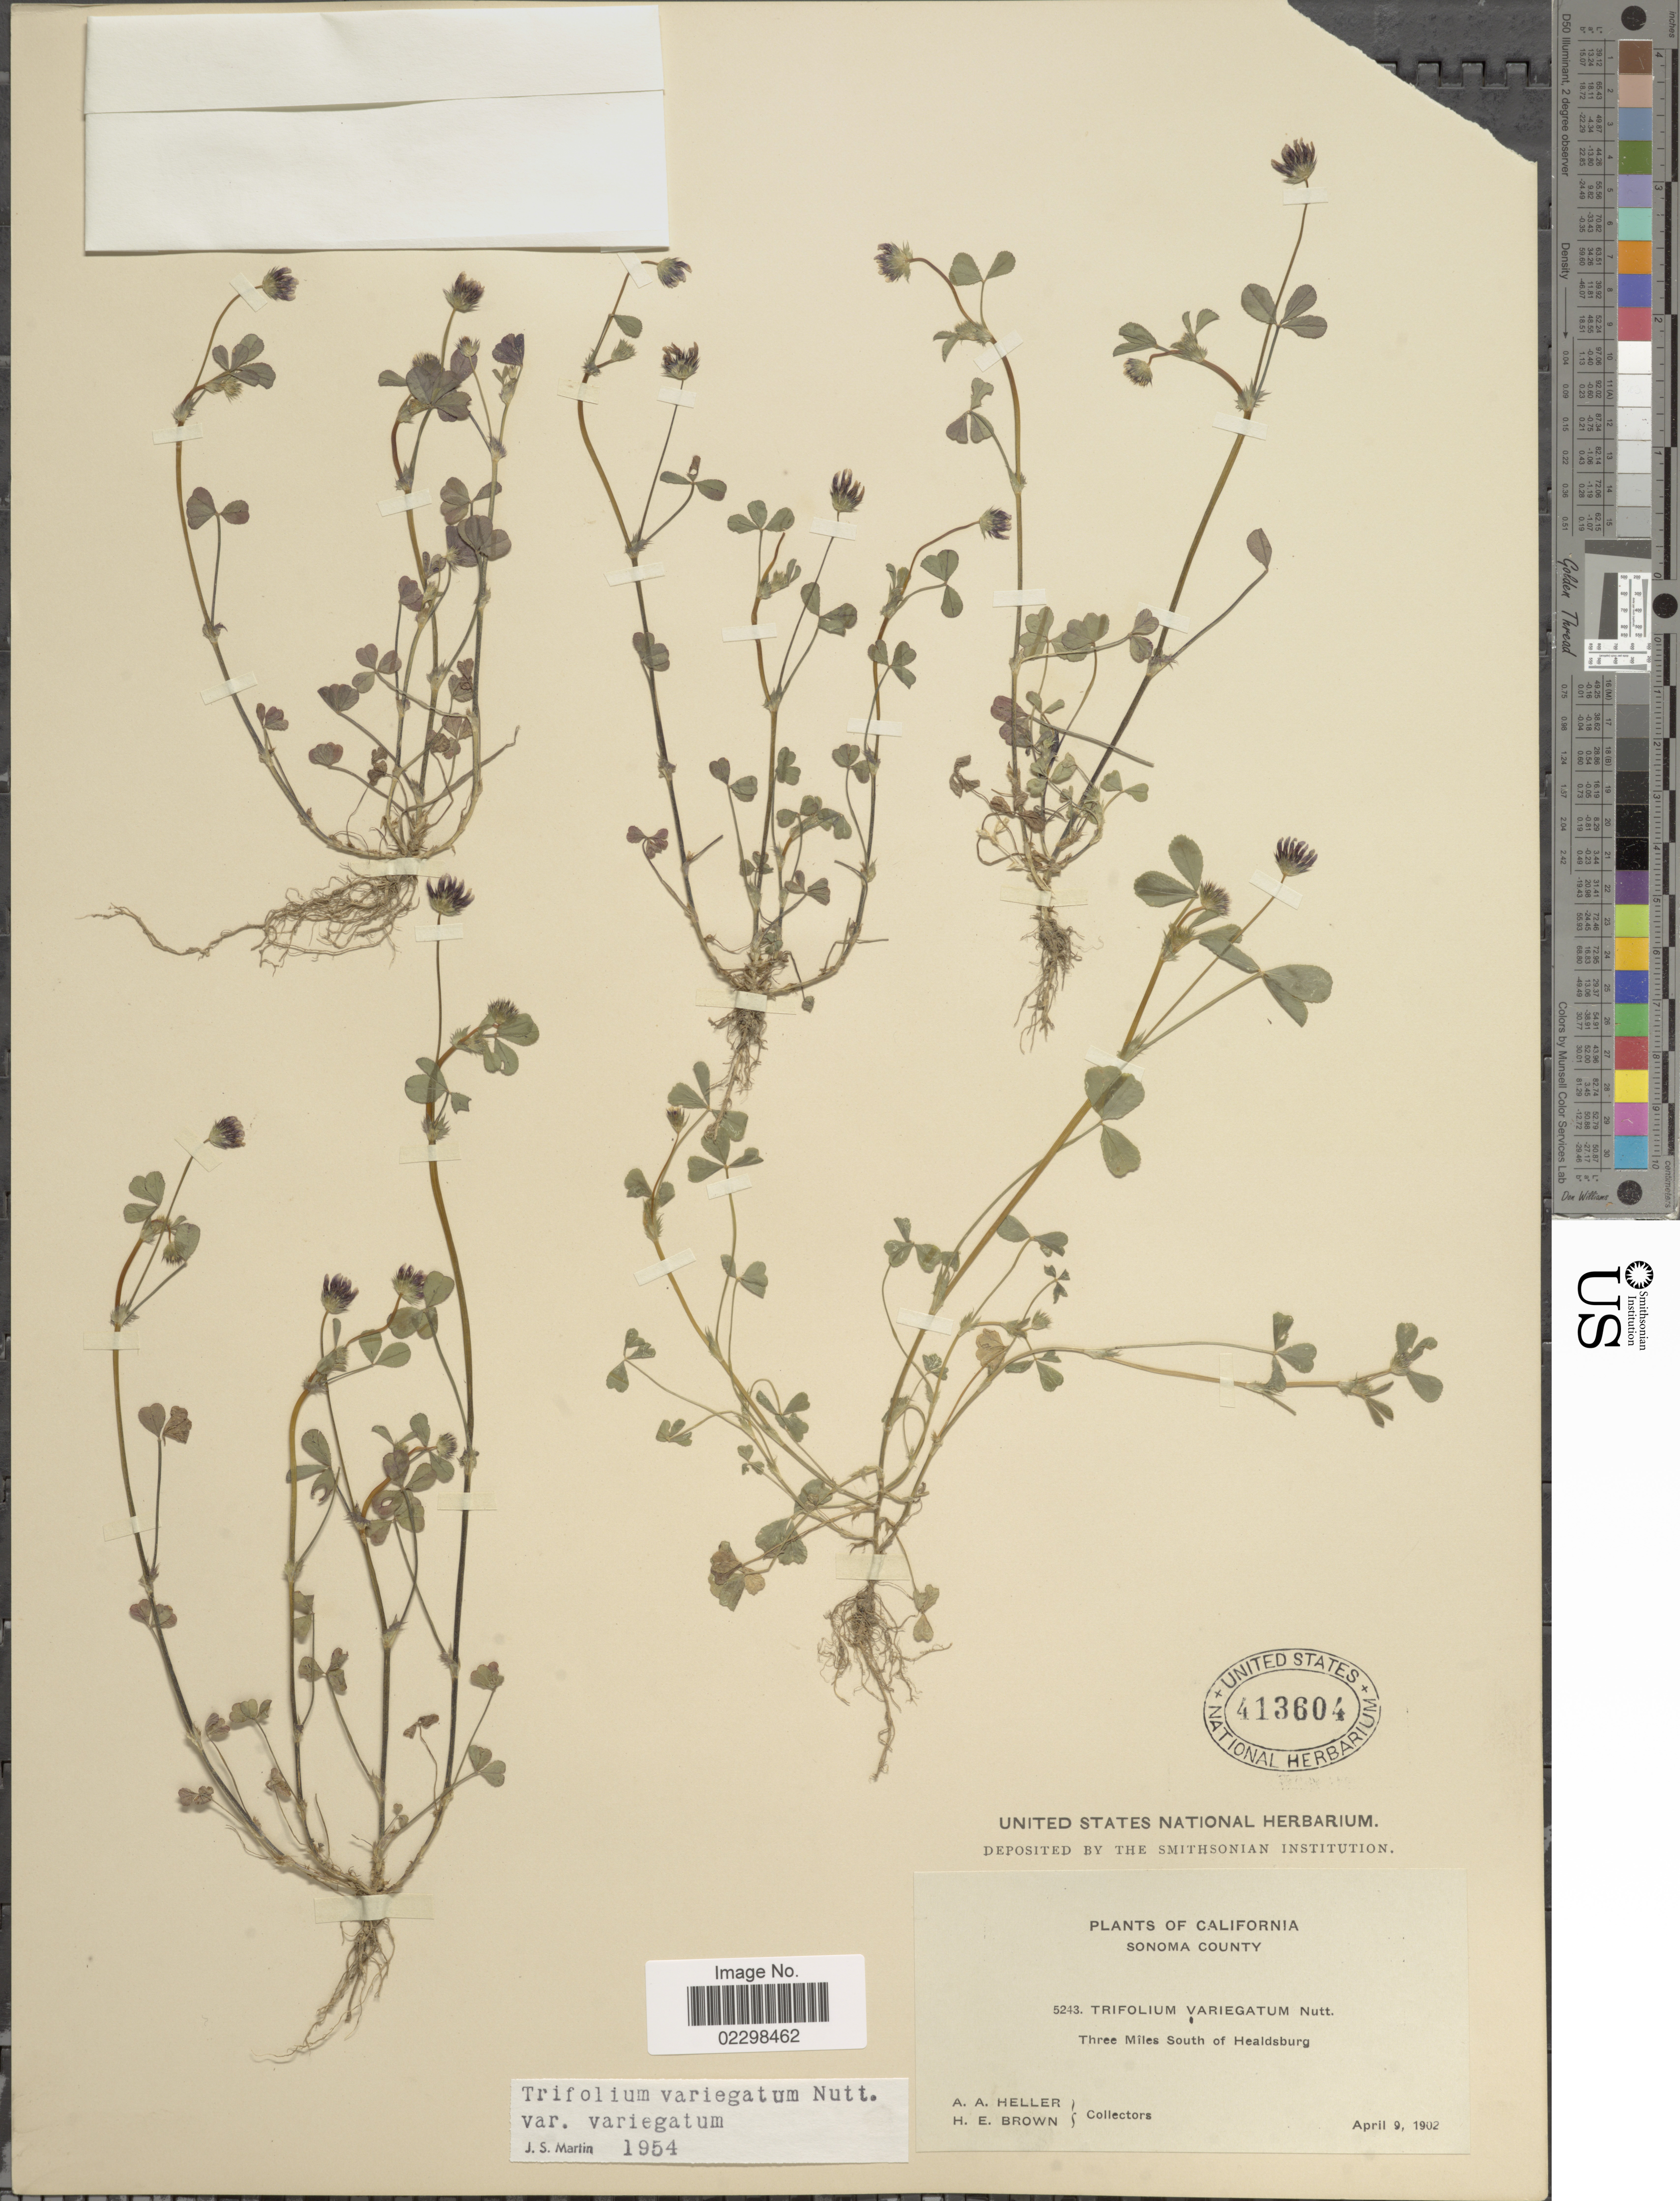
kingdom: Plantae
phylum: Tracheophyta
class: Magnoliopsida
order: Fabales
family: Fabaceae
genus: Trifolium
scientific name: Trifolium variegatum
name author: Nutt.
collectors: A. A. Heller & H. E. Brown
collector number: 5243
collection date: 1902-04-09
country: United States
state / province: California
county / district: Sonoma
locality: Sonoma County, three Miles South of Healdsburg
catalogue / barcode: US 413604